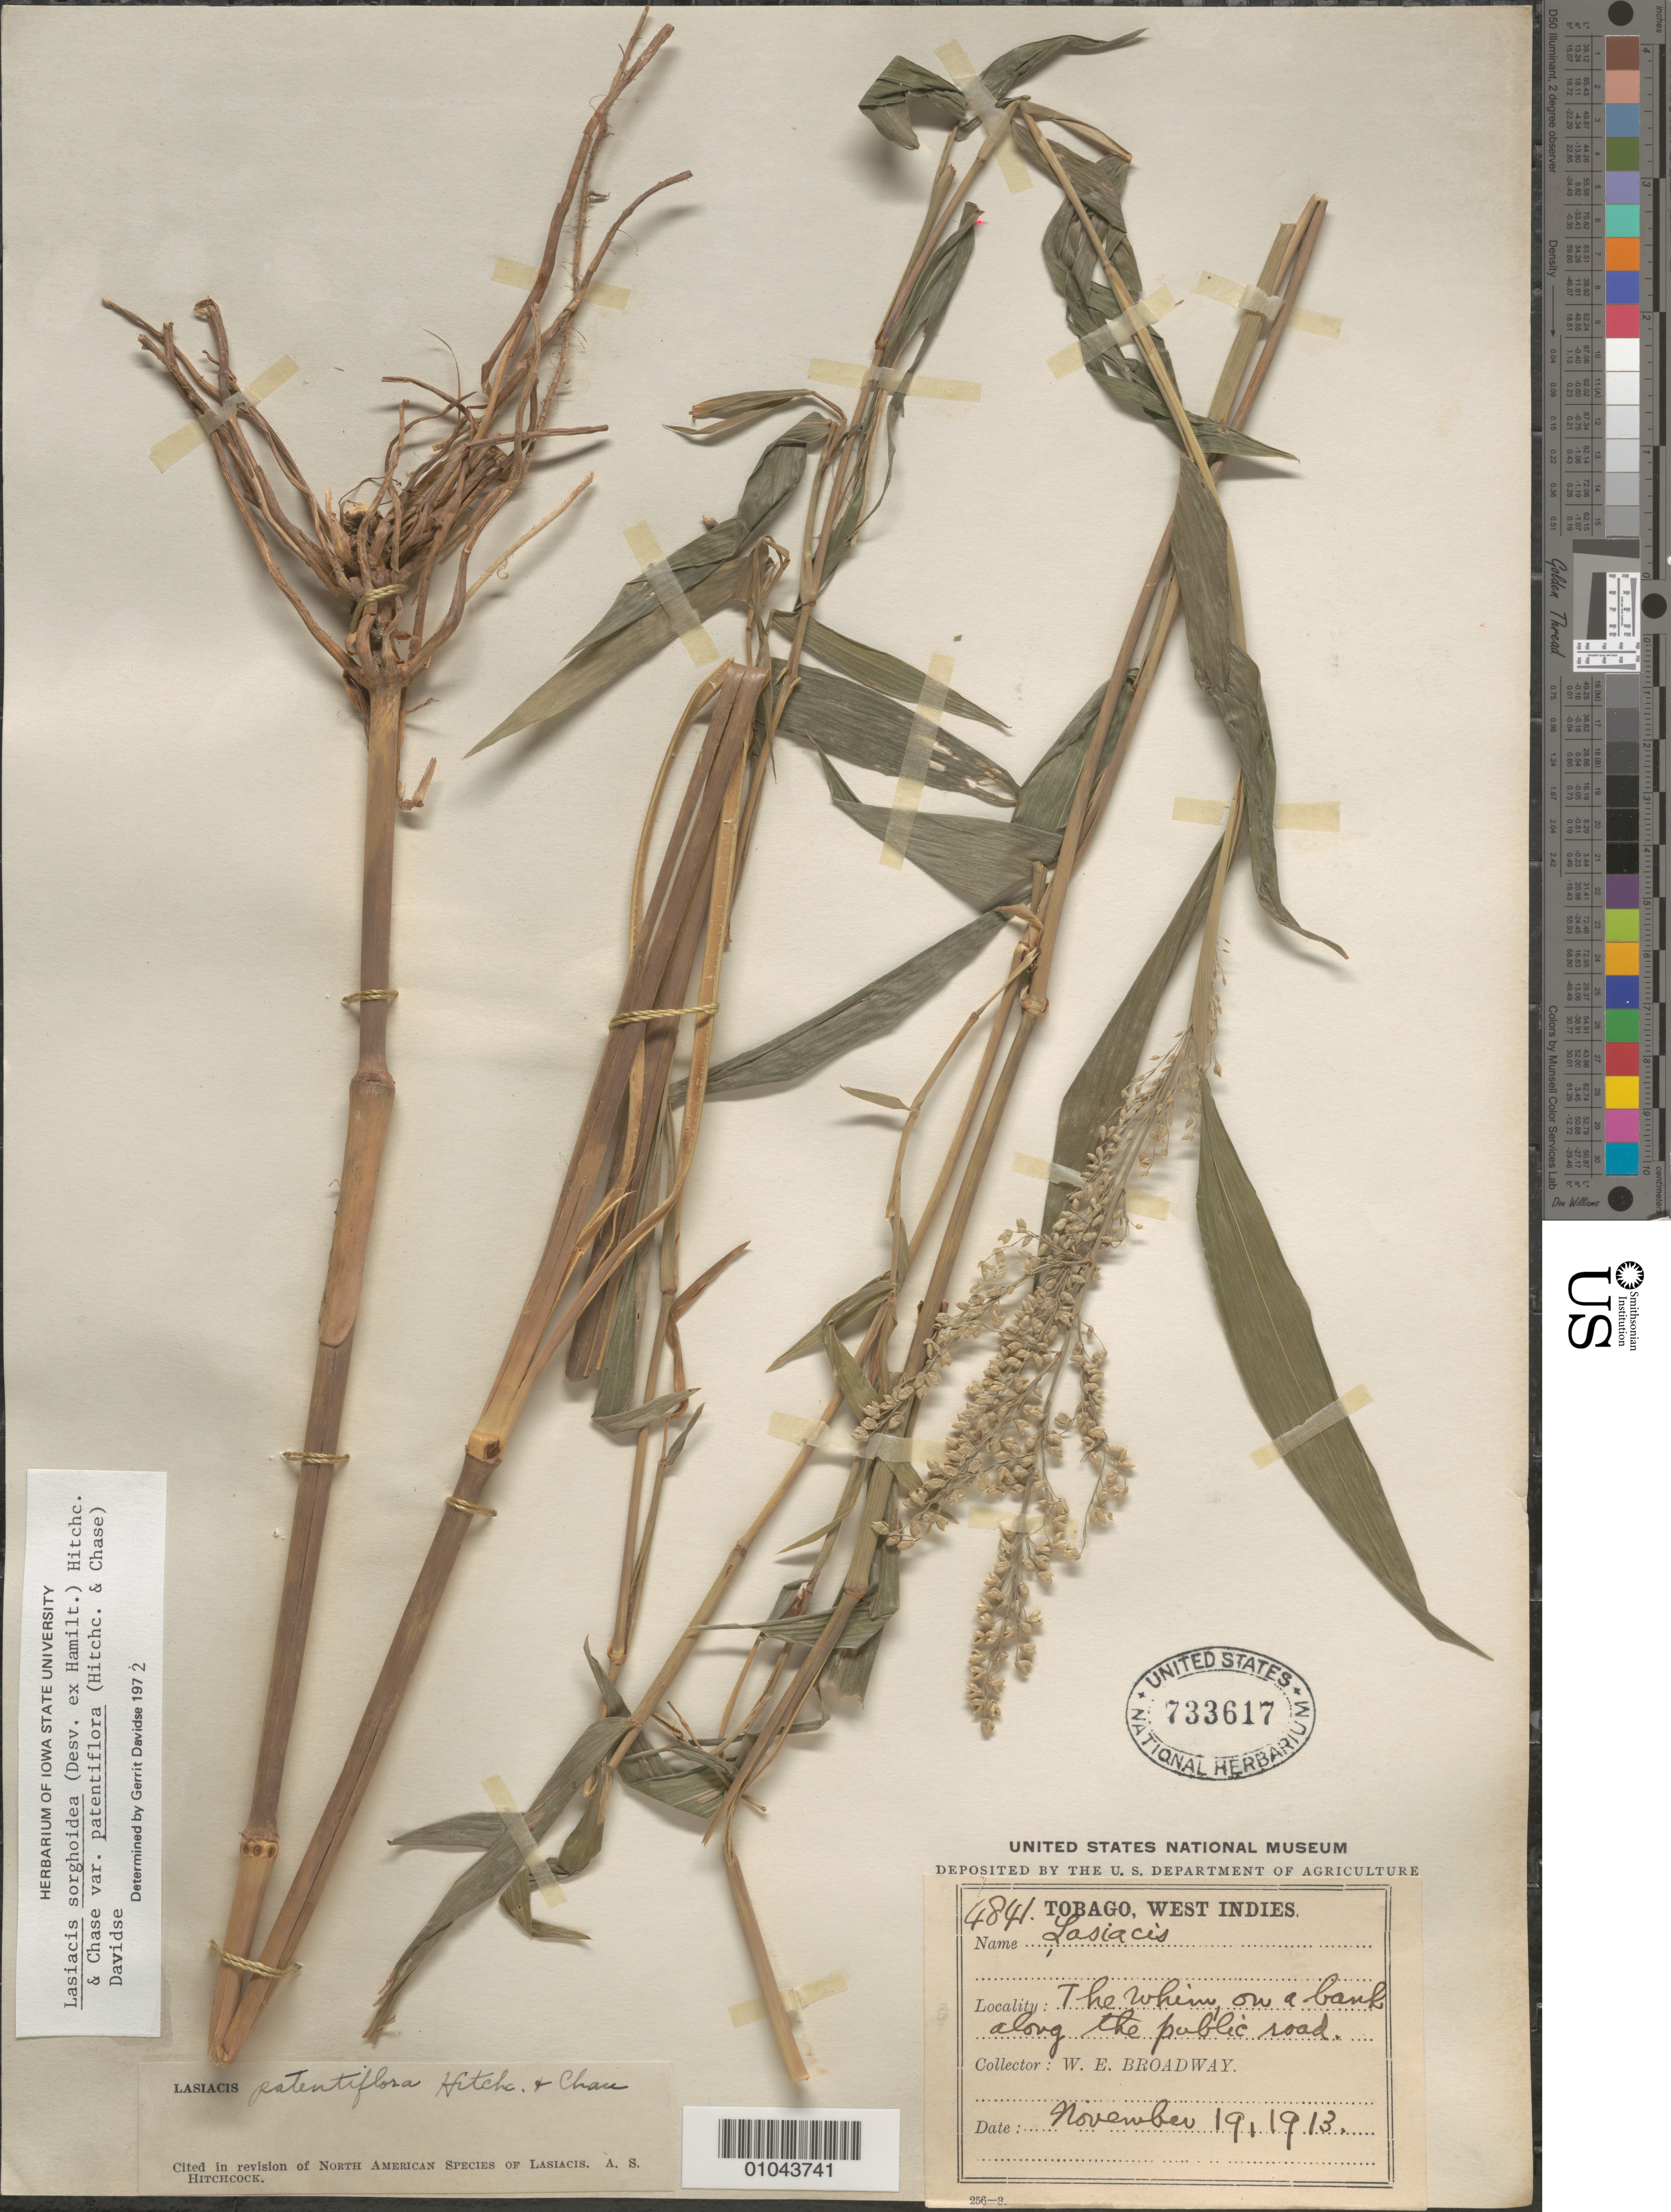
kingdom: Plantae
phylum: Tracheophyta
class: Liliopsida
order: Poales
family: Poaceae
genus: Lasiacis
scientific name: Lasiacis sorghoidea var. patentiflora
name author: (Hitchc. & Chase) Davidse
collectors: W. E. Broadway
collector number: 4841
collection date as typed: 19 Nov 1913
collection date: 1913-11-19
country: Trinidad and Tobago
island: Tobago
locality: The Whim, on a bank, along the public road.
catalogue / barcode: US 733617